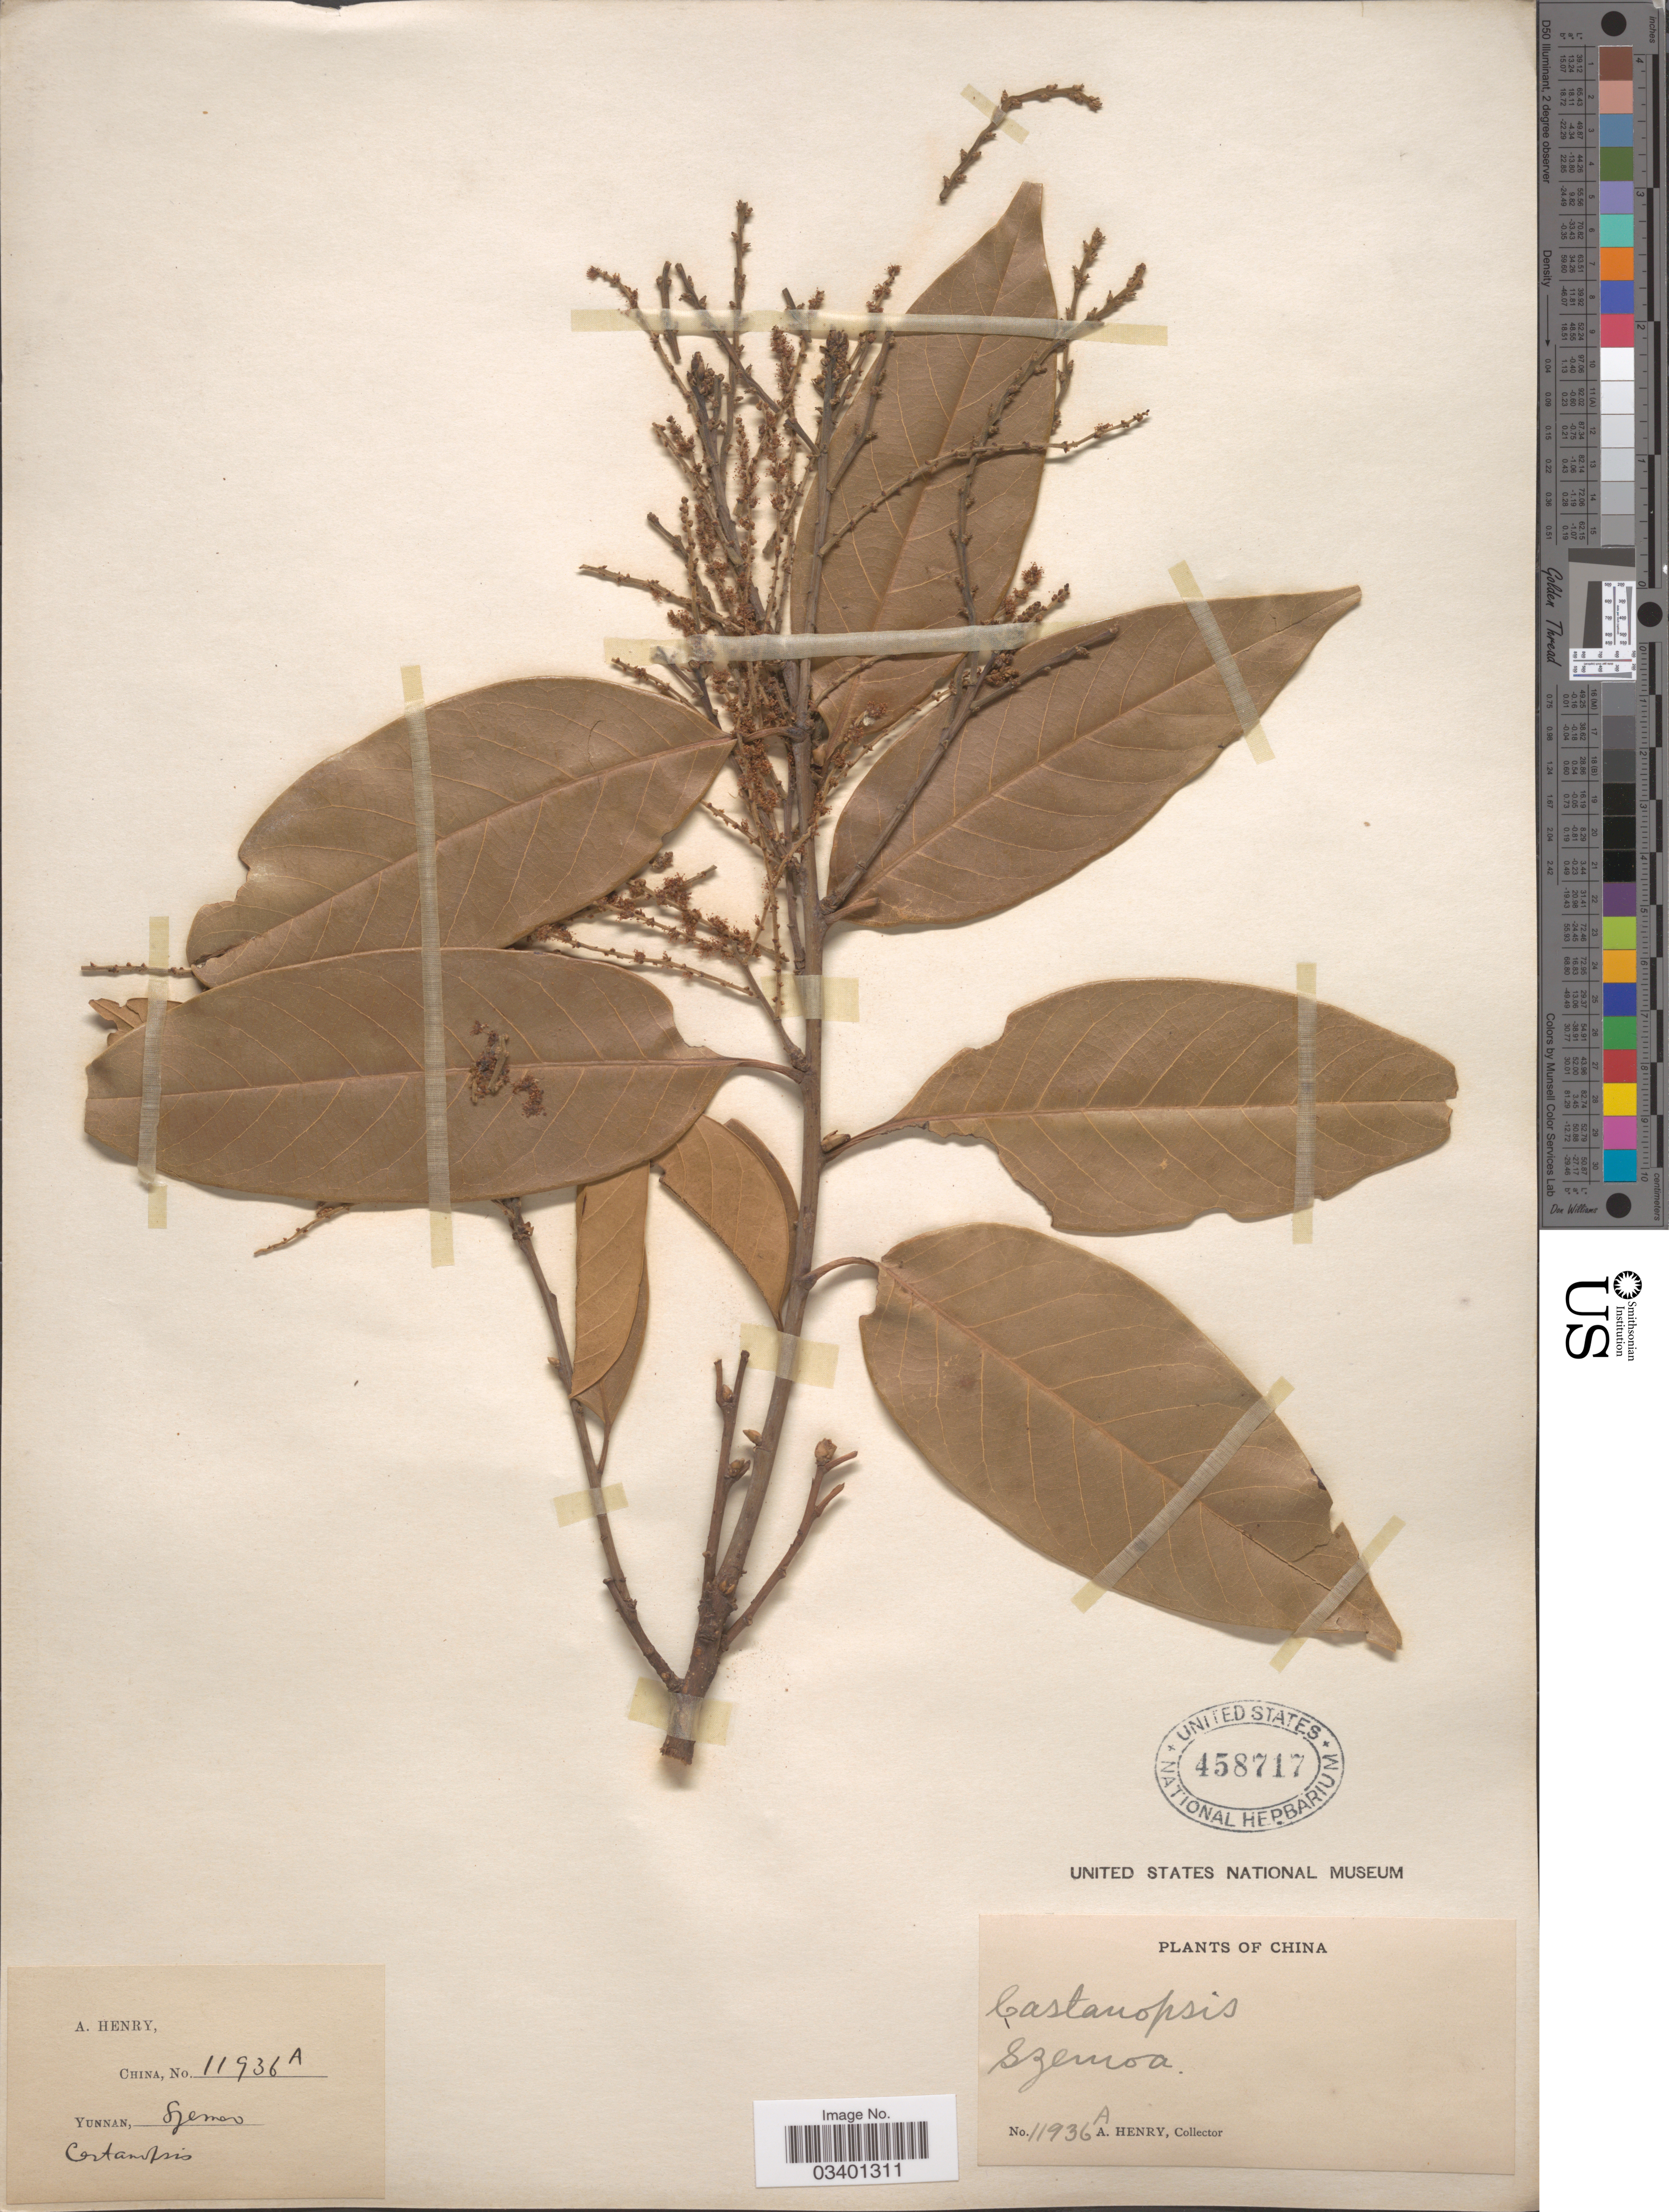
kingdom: Plantae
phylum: Tracheophyta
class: Magnoliopsida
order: Fagales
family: Fagaceae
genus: Castanopsis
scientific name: Castanopsis sp.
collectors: A. Henry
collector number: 11936 A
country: China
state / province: Yunnan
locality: Szemoa.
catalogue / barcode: US 458717